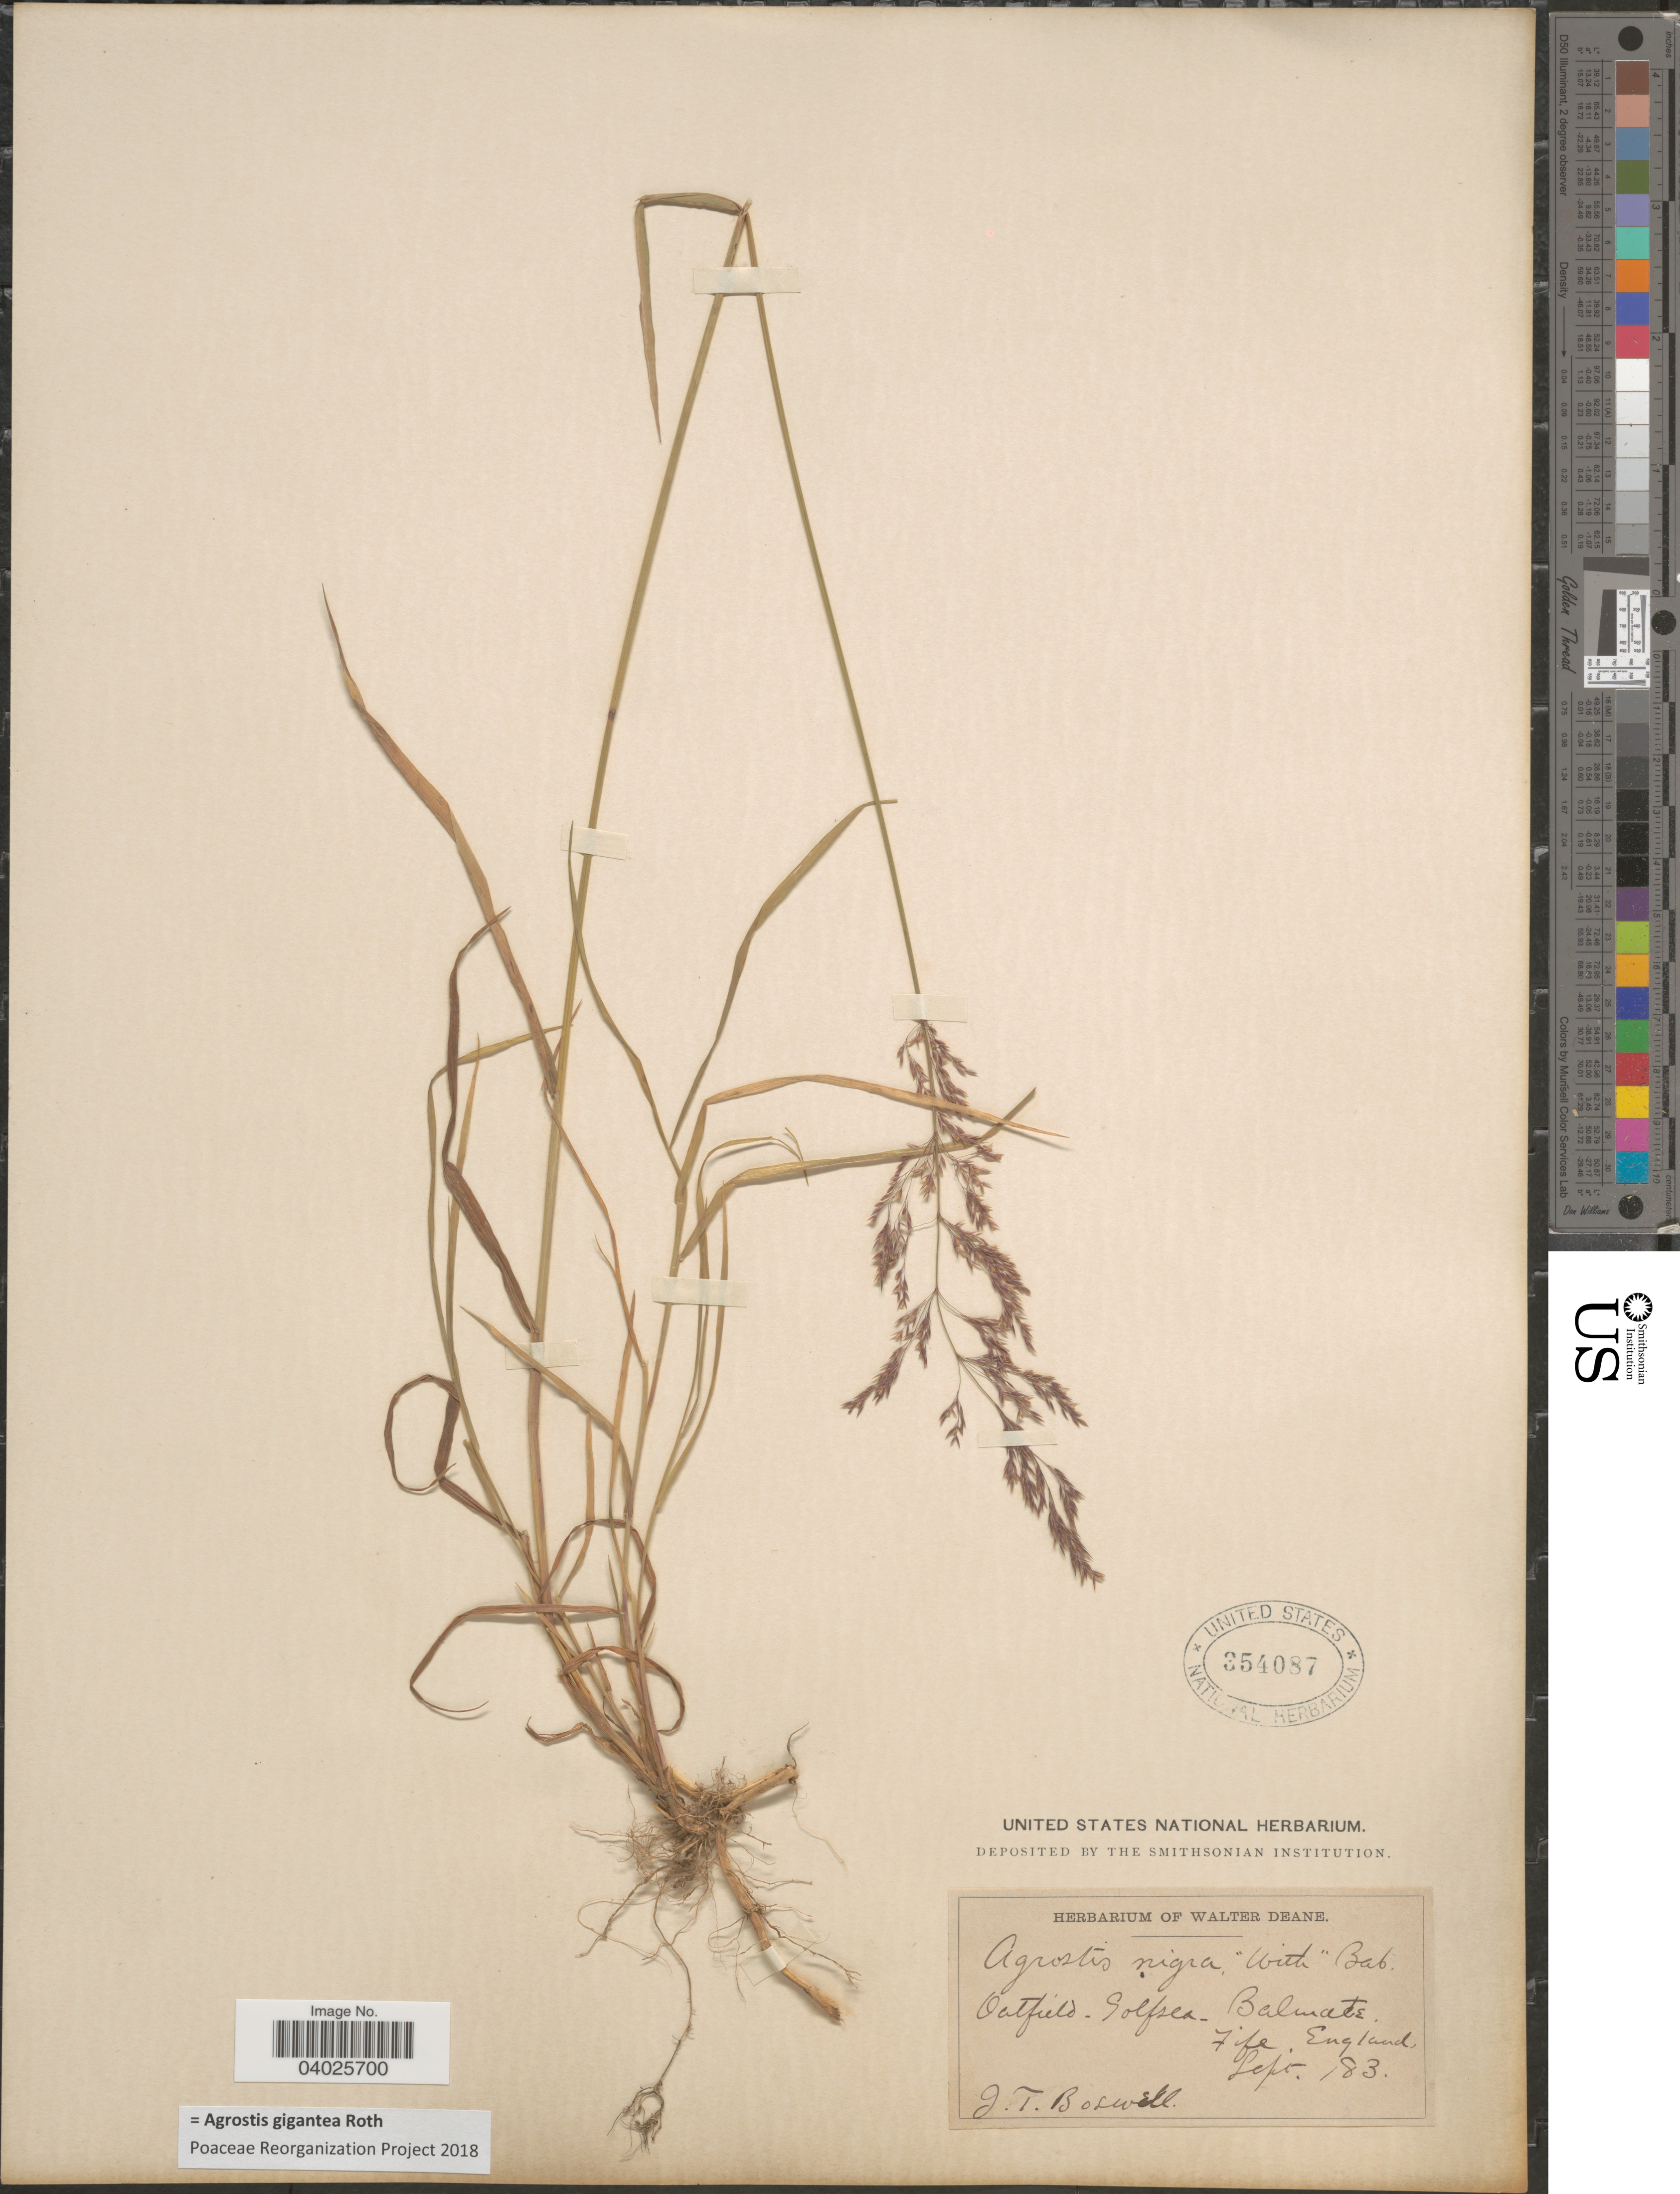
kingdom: Plantae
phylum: Tracheophyta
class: Liliopsida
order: Poales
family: Poaceae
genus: Agrostis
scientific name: Agrostis gigantea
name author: Roth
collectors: J. Boswell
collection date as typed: Transcribed d/m/y: /9/83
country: United Kingdom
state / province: England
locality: Oatfield. Golfsea- Balmate.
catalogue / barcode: US 354087